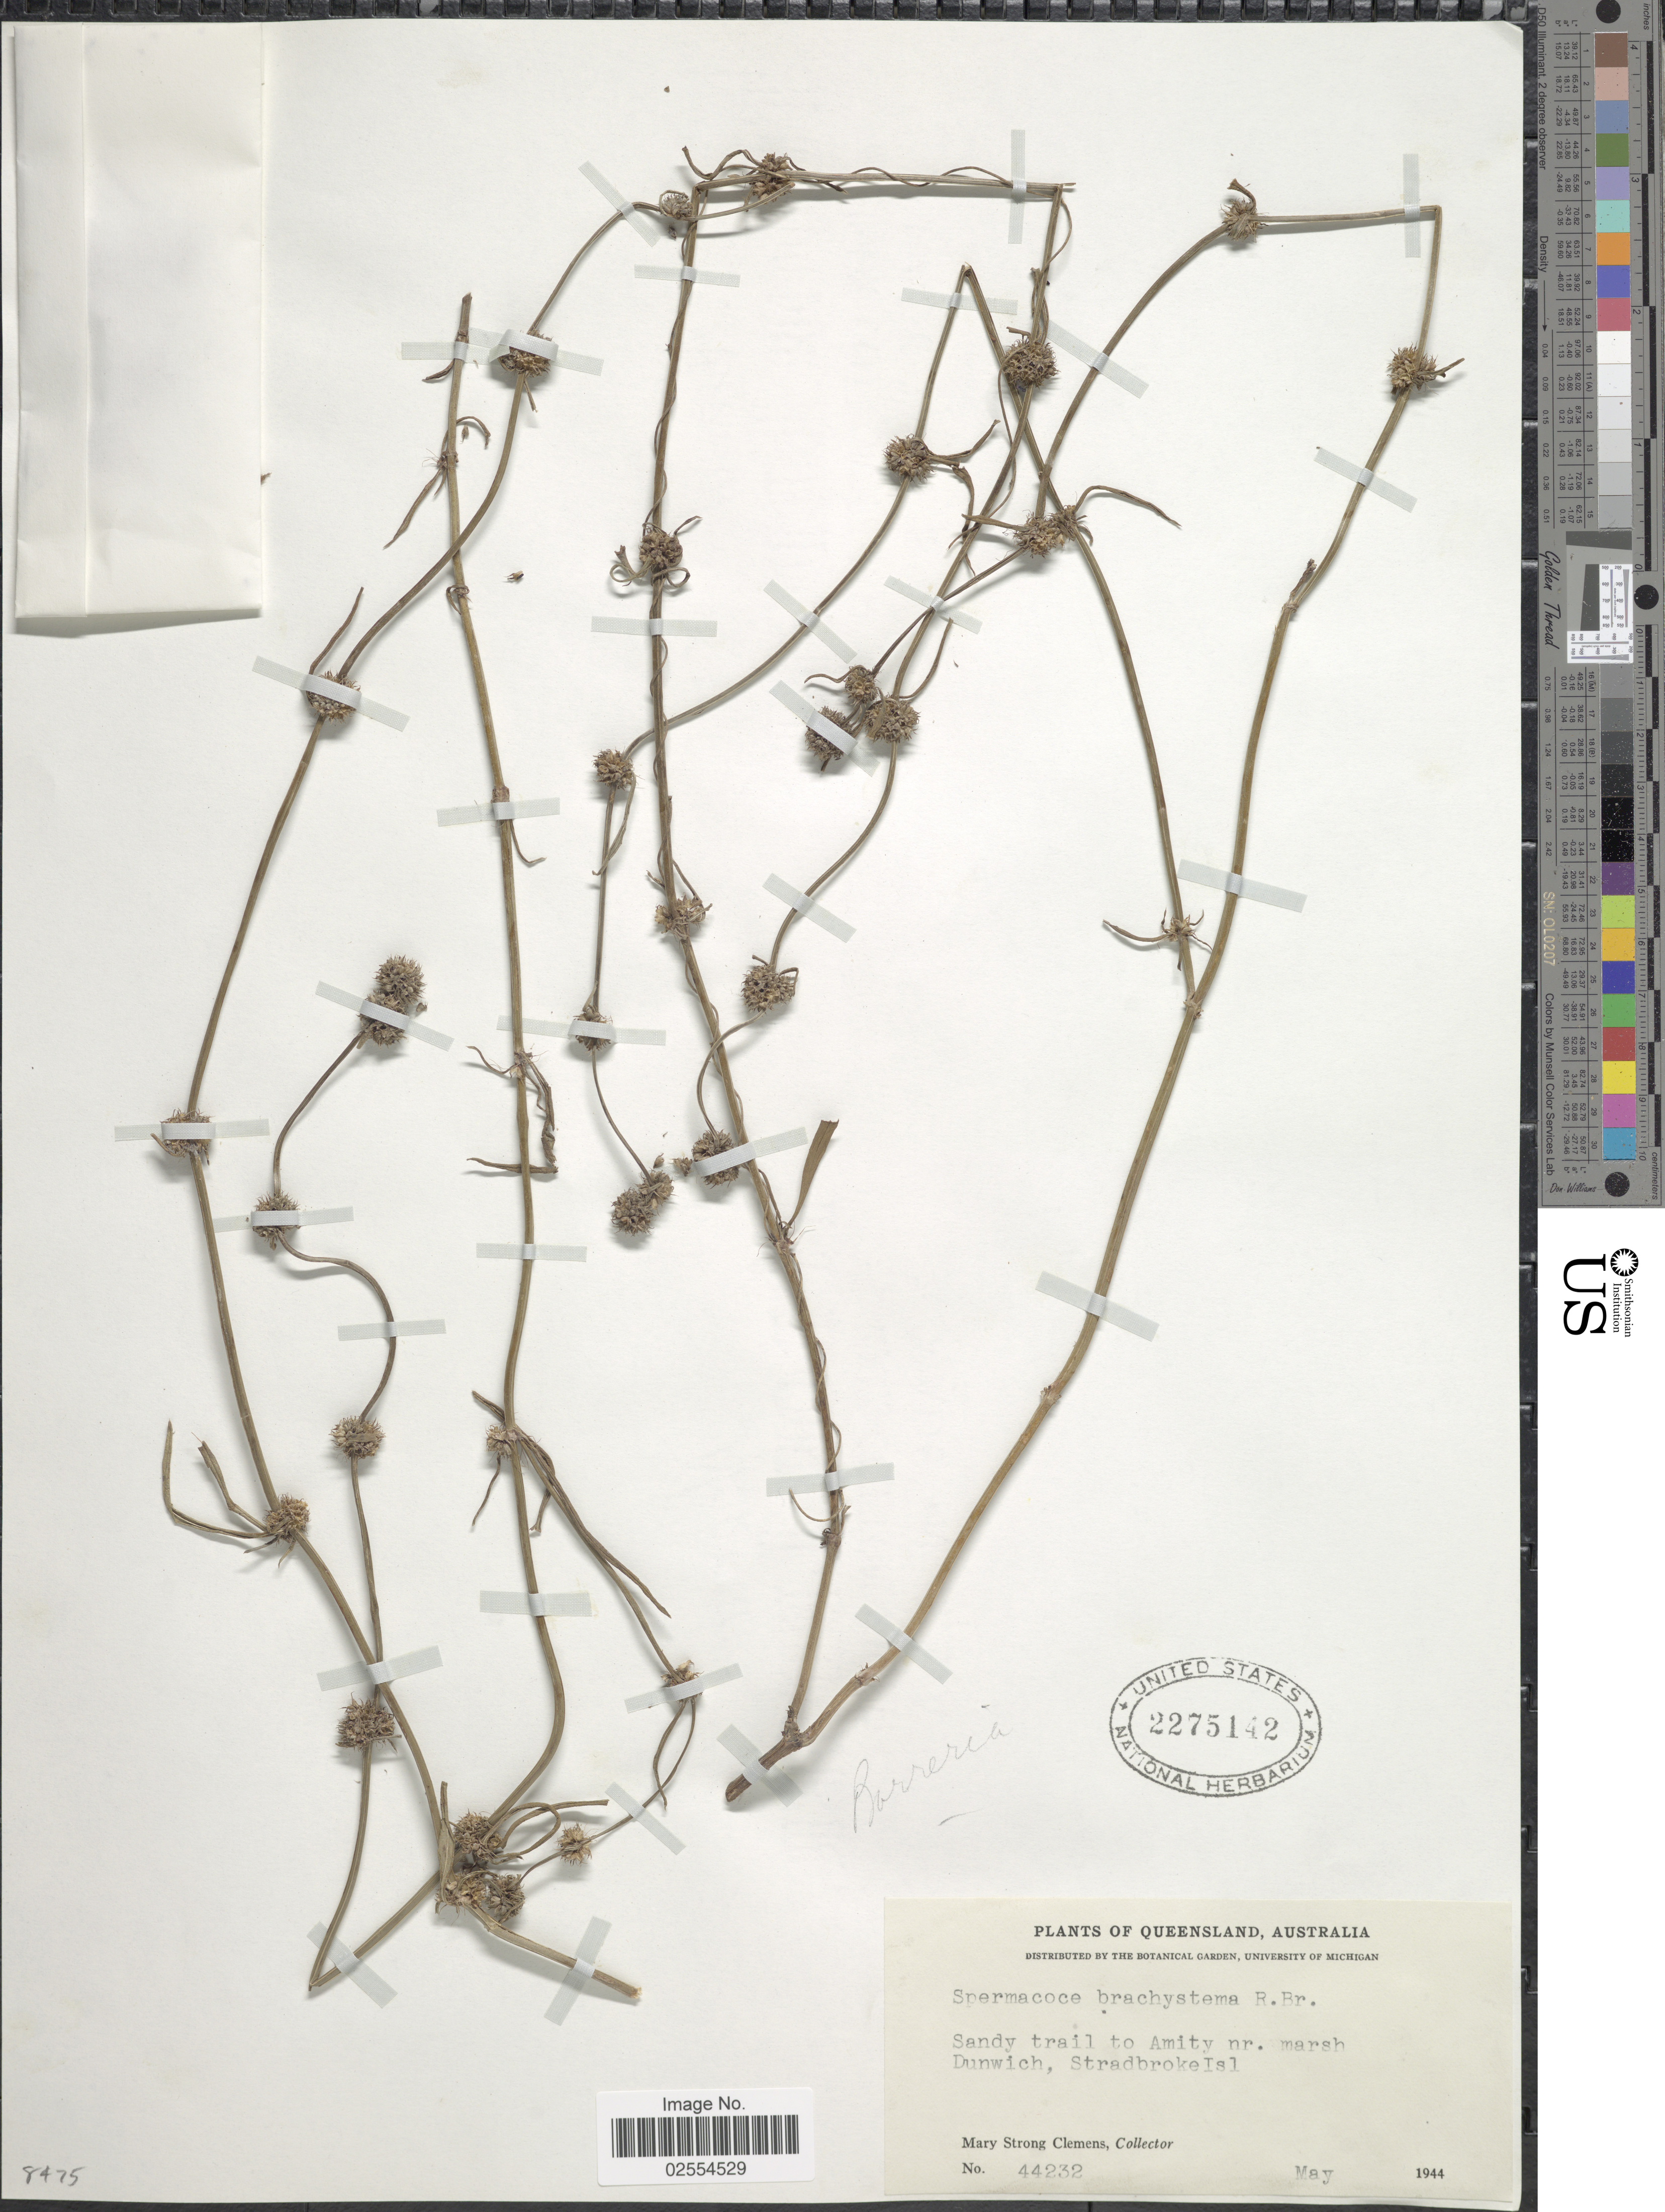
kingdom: Plantae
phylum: Tracheophyta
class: Magnoliopsida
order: Gentianales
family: Rubiaceae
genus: Spermacoce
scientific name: Spermacoce brachystema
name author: R. Br. ex Benth.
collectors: M. S. Clemens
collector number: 44232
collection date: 1944-05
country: Australia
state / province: Queensland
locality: Sandy trail to Amity nr. marsh Dunwich, Stradbroke Isl.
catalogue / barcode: US 2275142